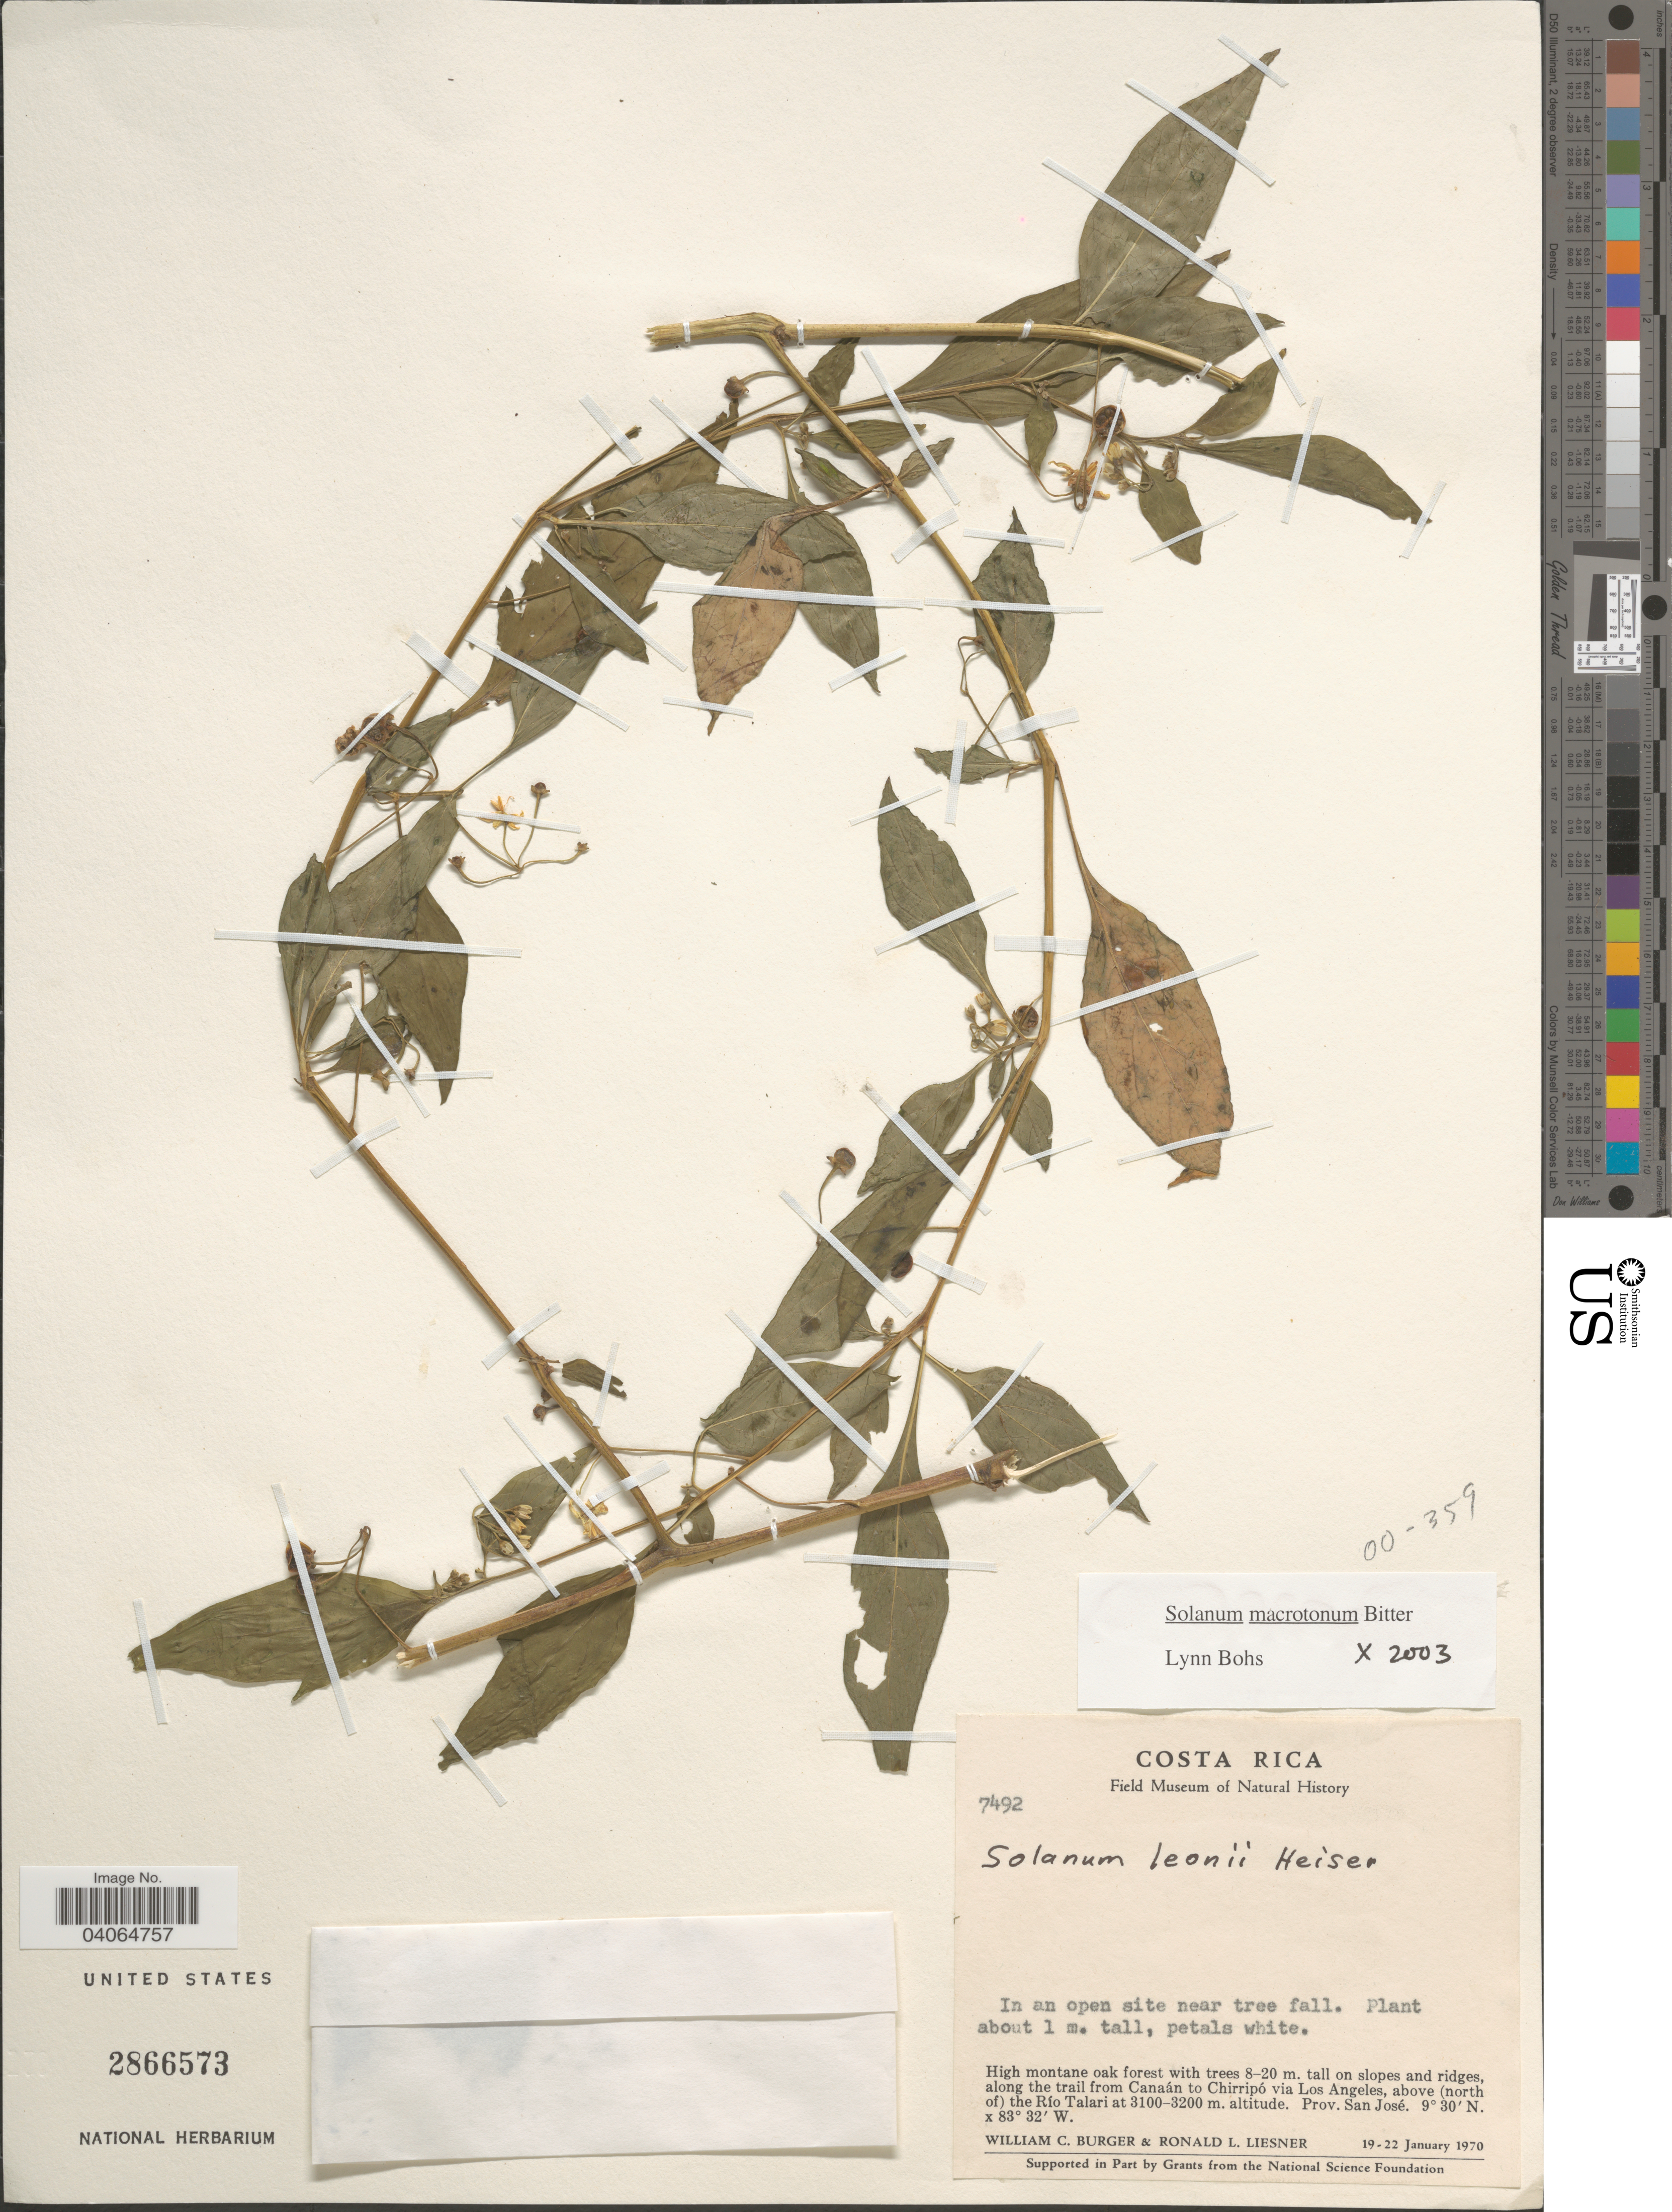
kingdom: Plantae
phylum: Tracheophyta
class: Magnoliopsida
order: Solanales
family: Solanaceae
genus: Solanum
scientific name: Solanum macrotonum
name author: Bitter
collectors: W. Burger & R. L. Liesner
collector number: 7492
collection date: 1970-01-19/1970-01-22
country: Costa Rica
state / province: San José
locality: On slopes and ridges, along the trail from Canaán to Chirripó via Los Angeles, above (north of) the Río Talari.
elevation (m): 3100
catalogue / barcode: US 2866573